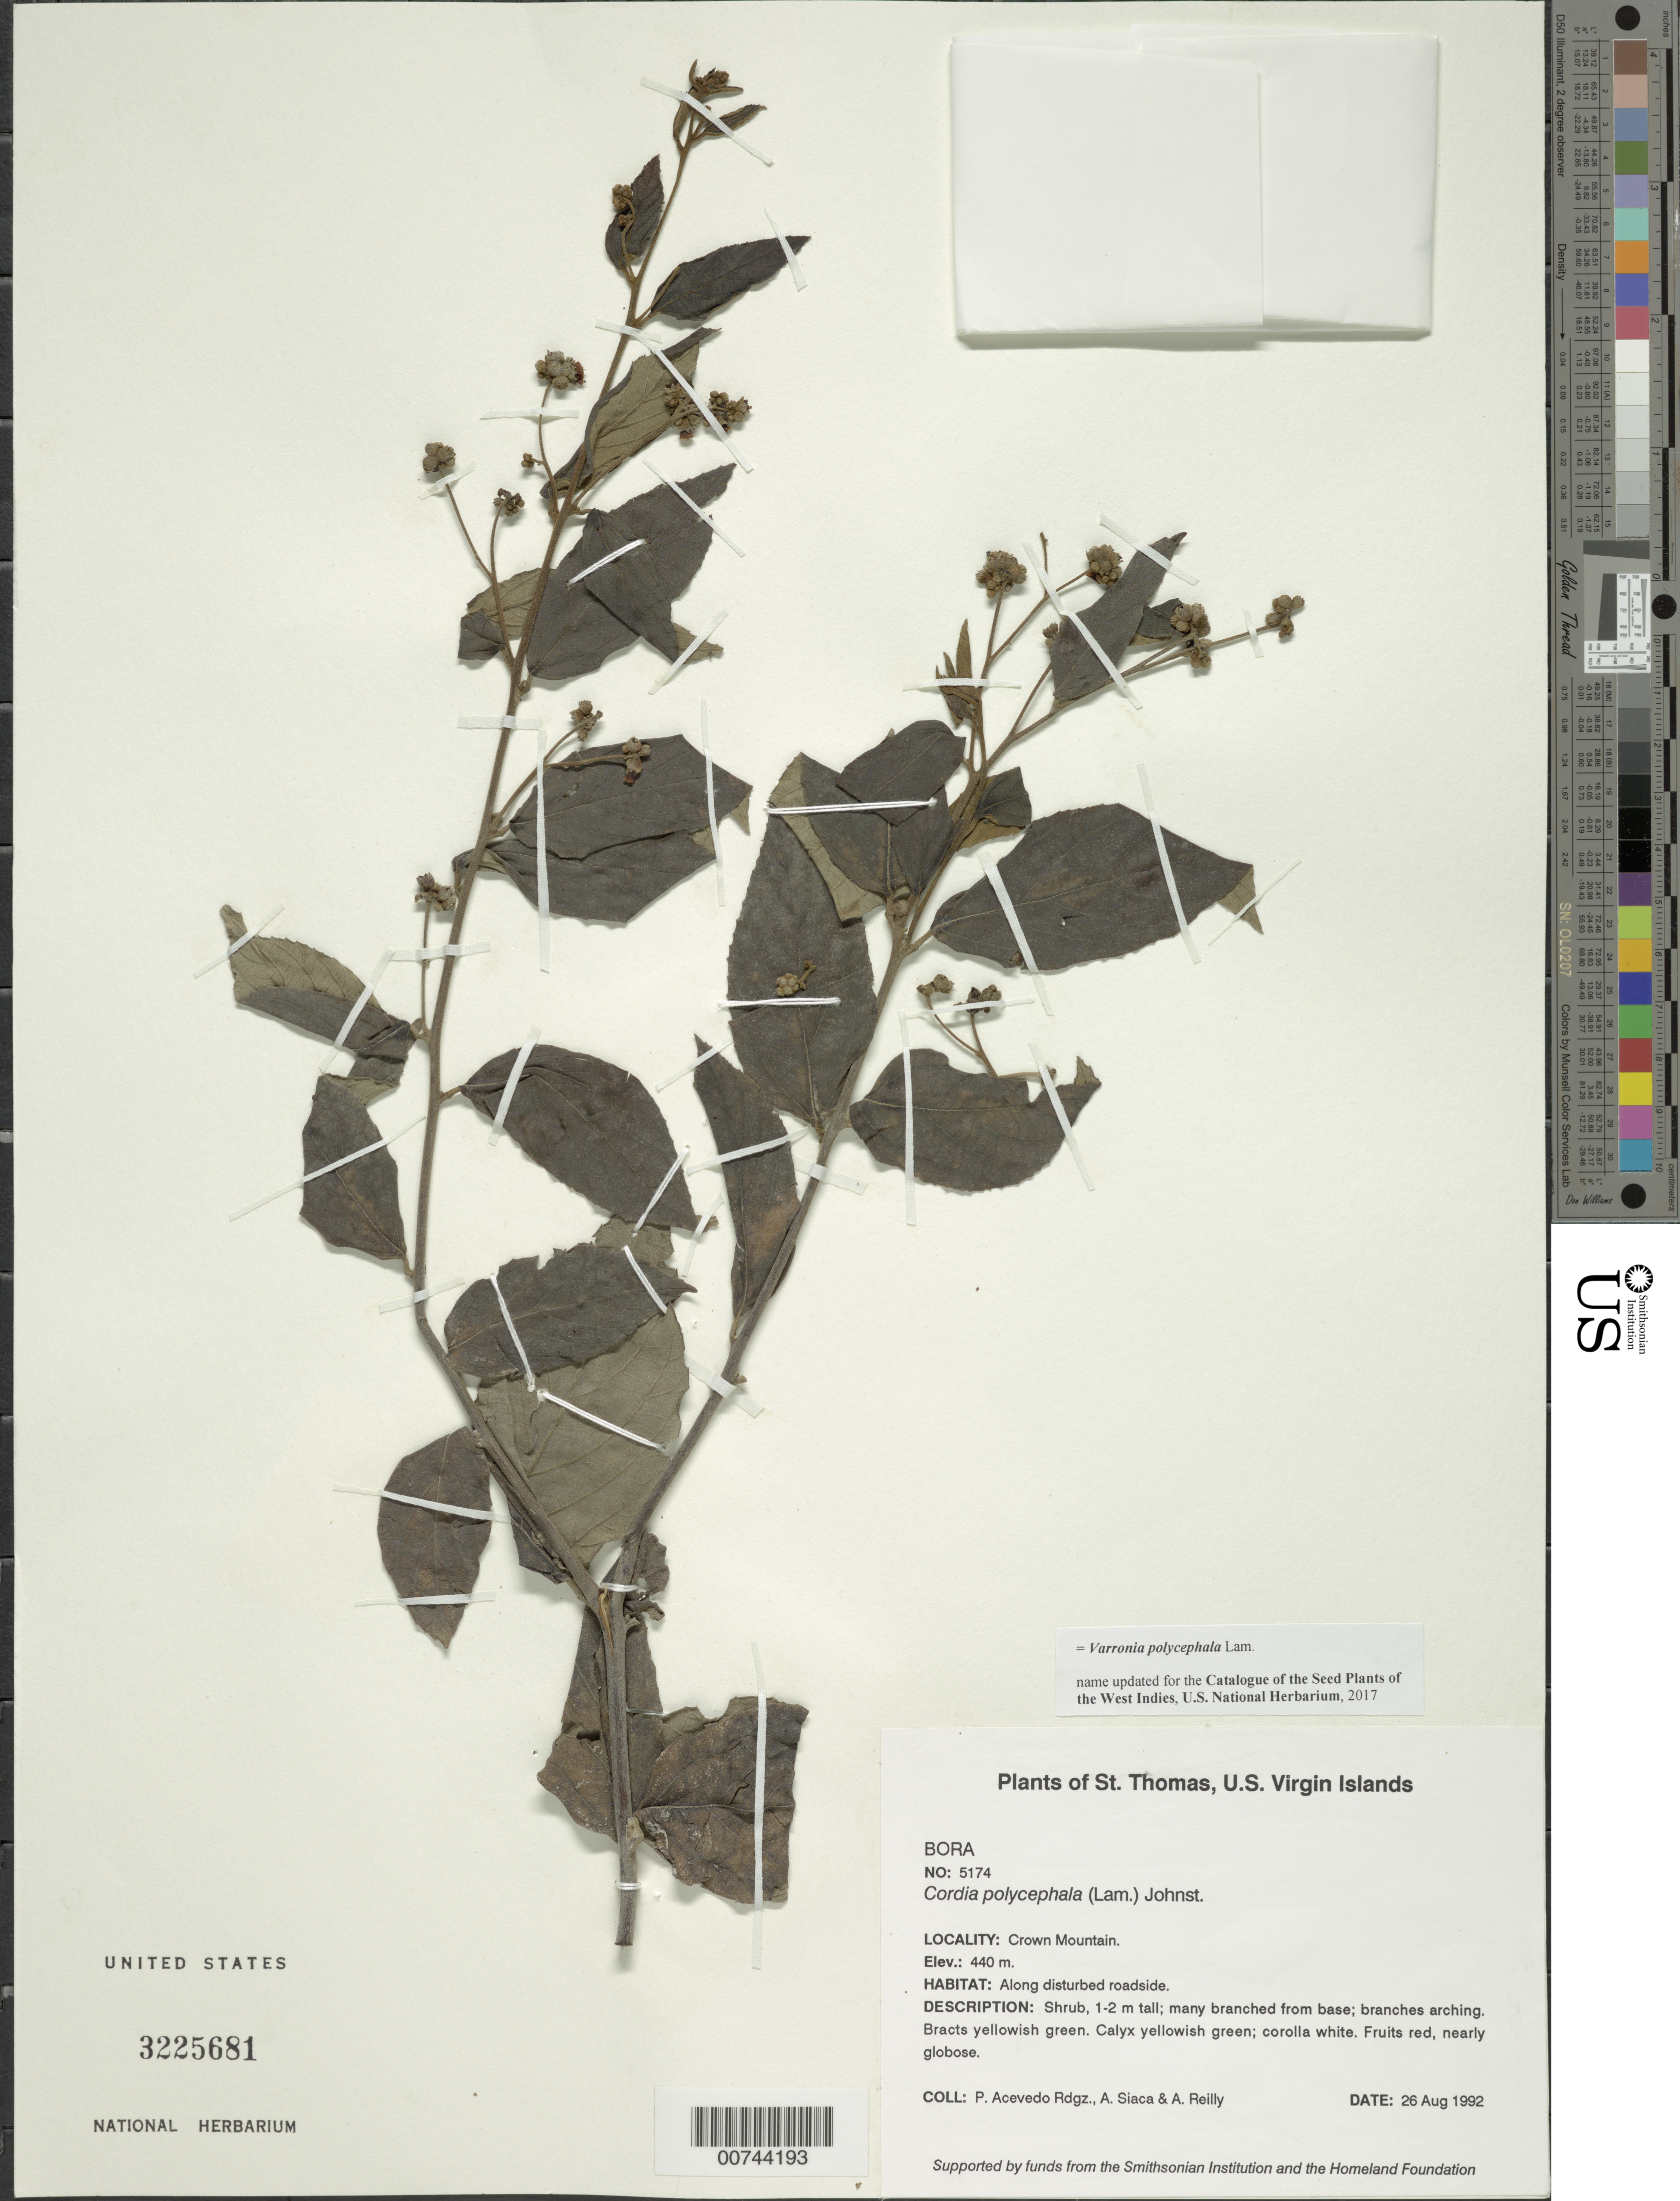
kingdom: Plantae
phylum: Tracheophyta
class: Magnoliopsida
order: Boraginales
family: Cordiaceae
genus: Varronia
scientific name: Varronia polycephala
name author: Lam.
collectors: P. Acevedo-Rodr., A. Siaca & A. Reilly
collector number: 5174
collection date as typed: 26 Aug 1992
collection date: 1992-08-26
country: U.S. Virgin Islands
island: St. Thomas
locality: Crown Mountain.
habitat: Along disturbed roadside.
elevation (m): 440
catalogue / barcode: US 3225681